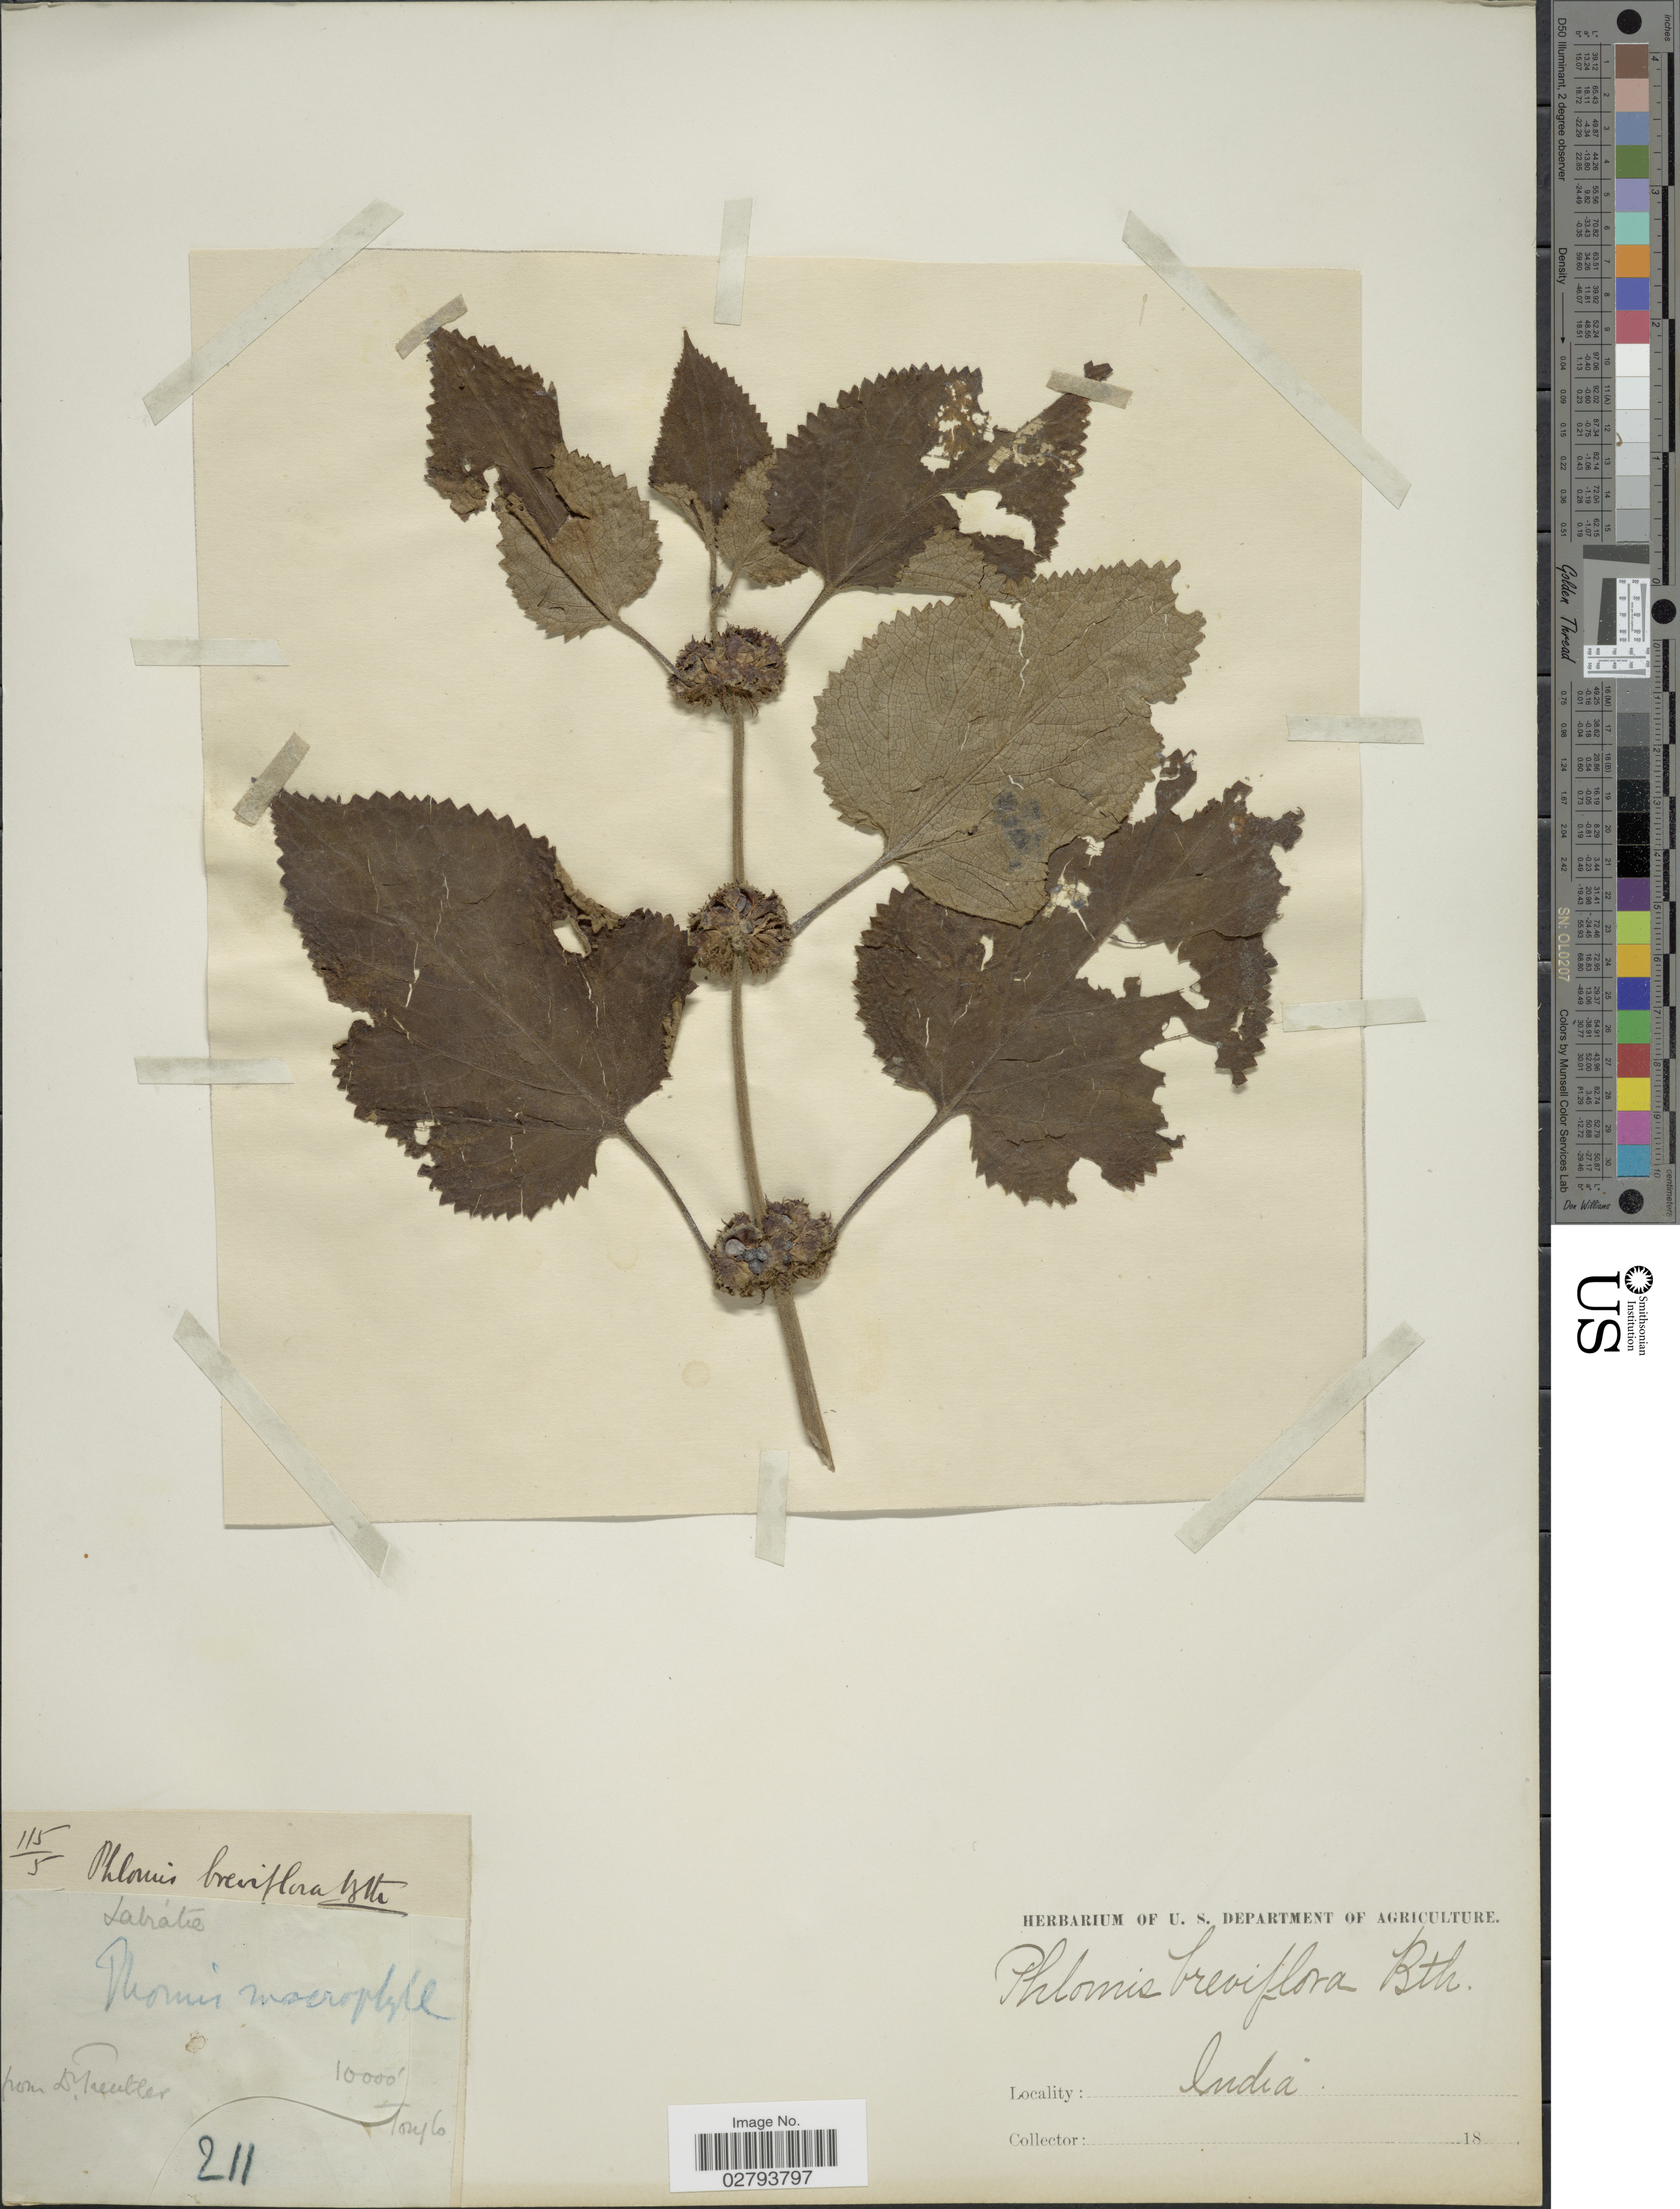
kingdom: Plantae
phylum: Tracheophyta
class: Magnoliopsida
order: Lamiales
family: Lamiaceae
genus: Phlomoides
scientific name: Phlomoides breviflora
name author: (Benth.) Kamelin & Makhm.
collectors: Facchini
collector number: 115/5/211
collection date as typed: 18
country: India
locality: Tonglo.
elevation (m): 3048